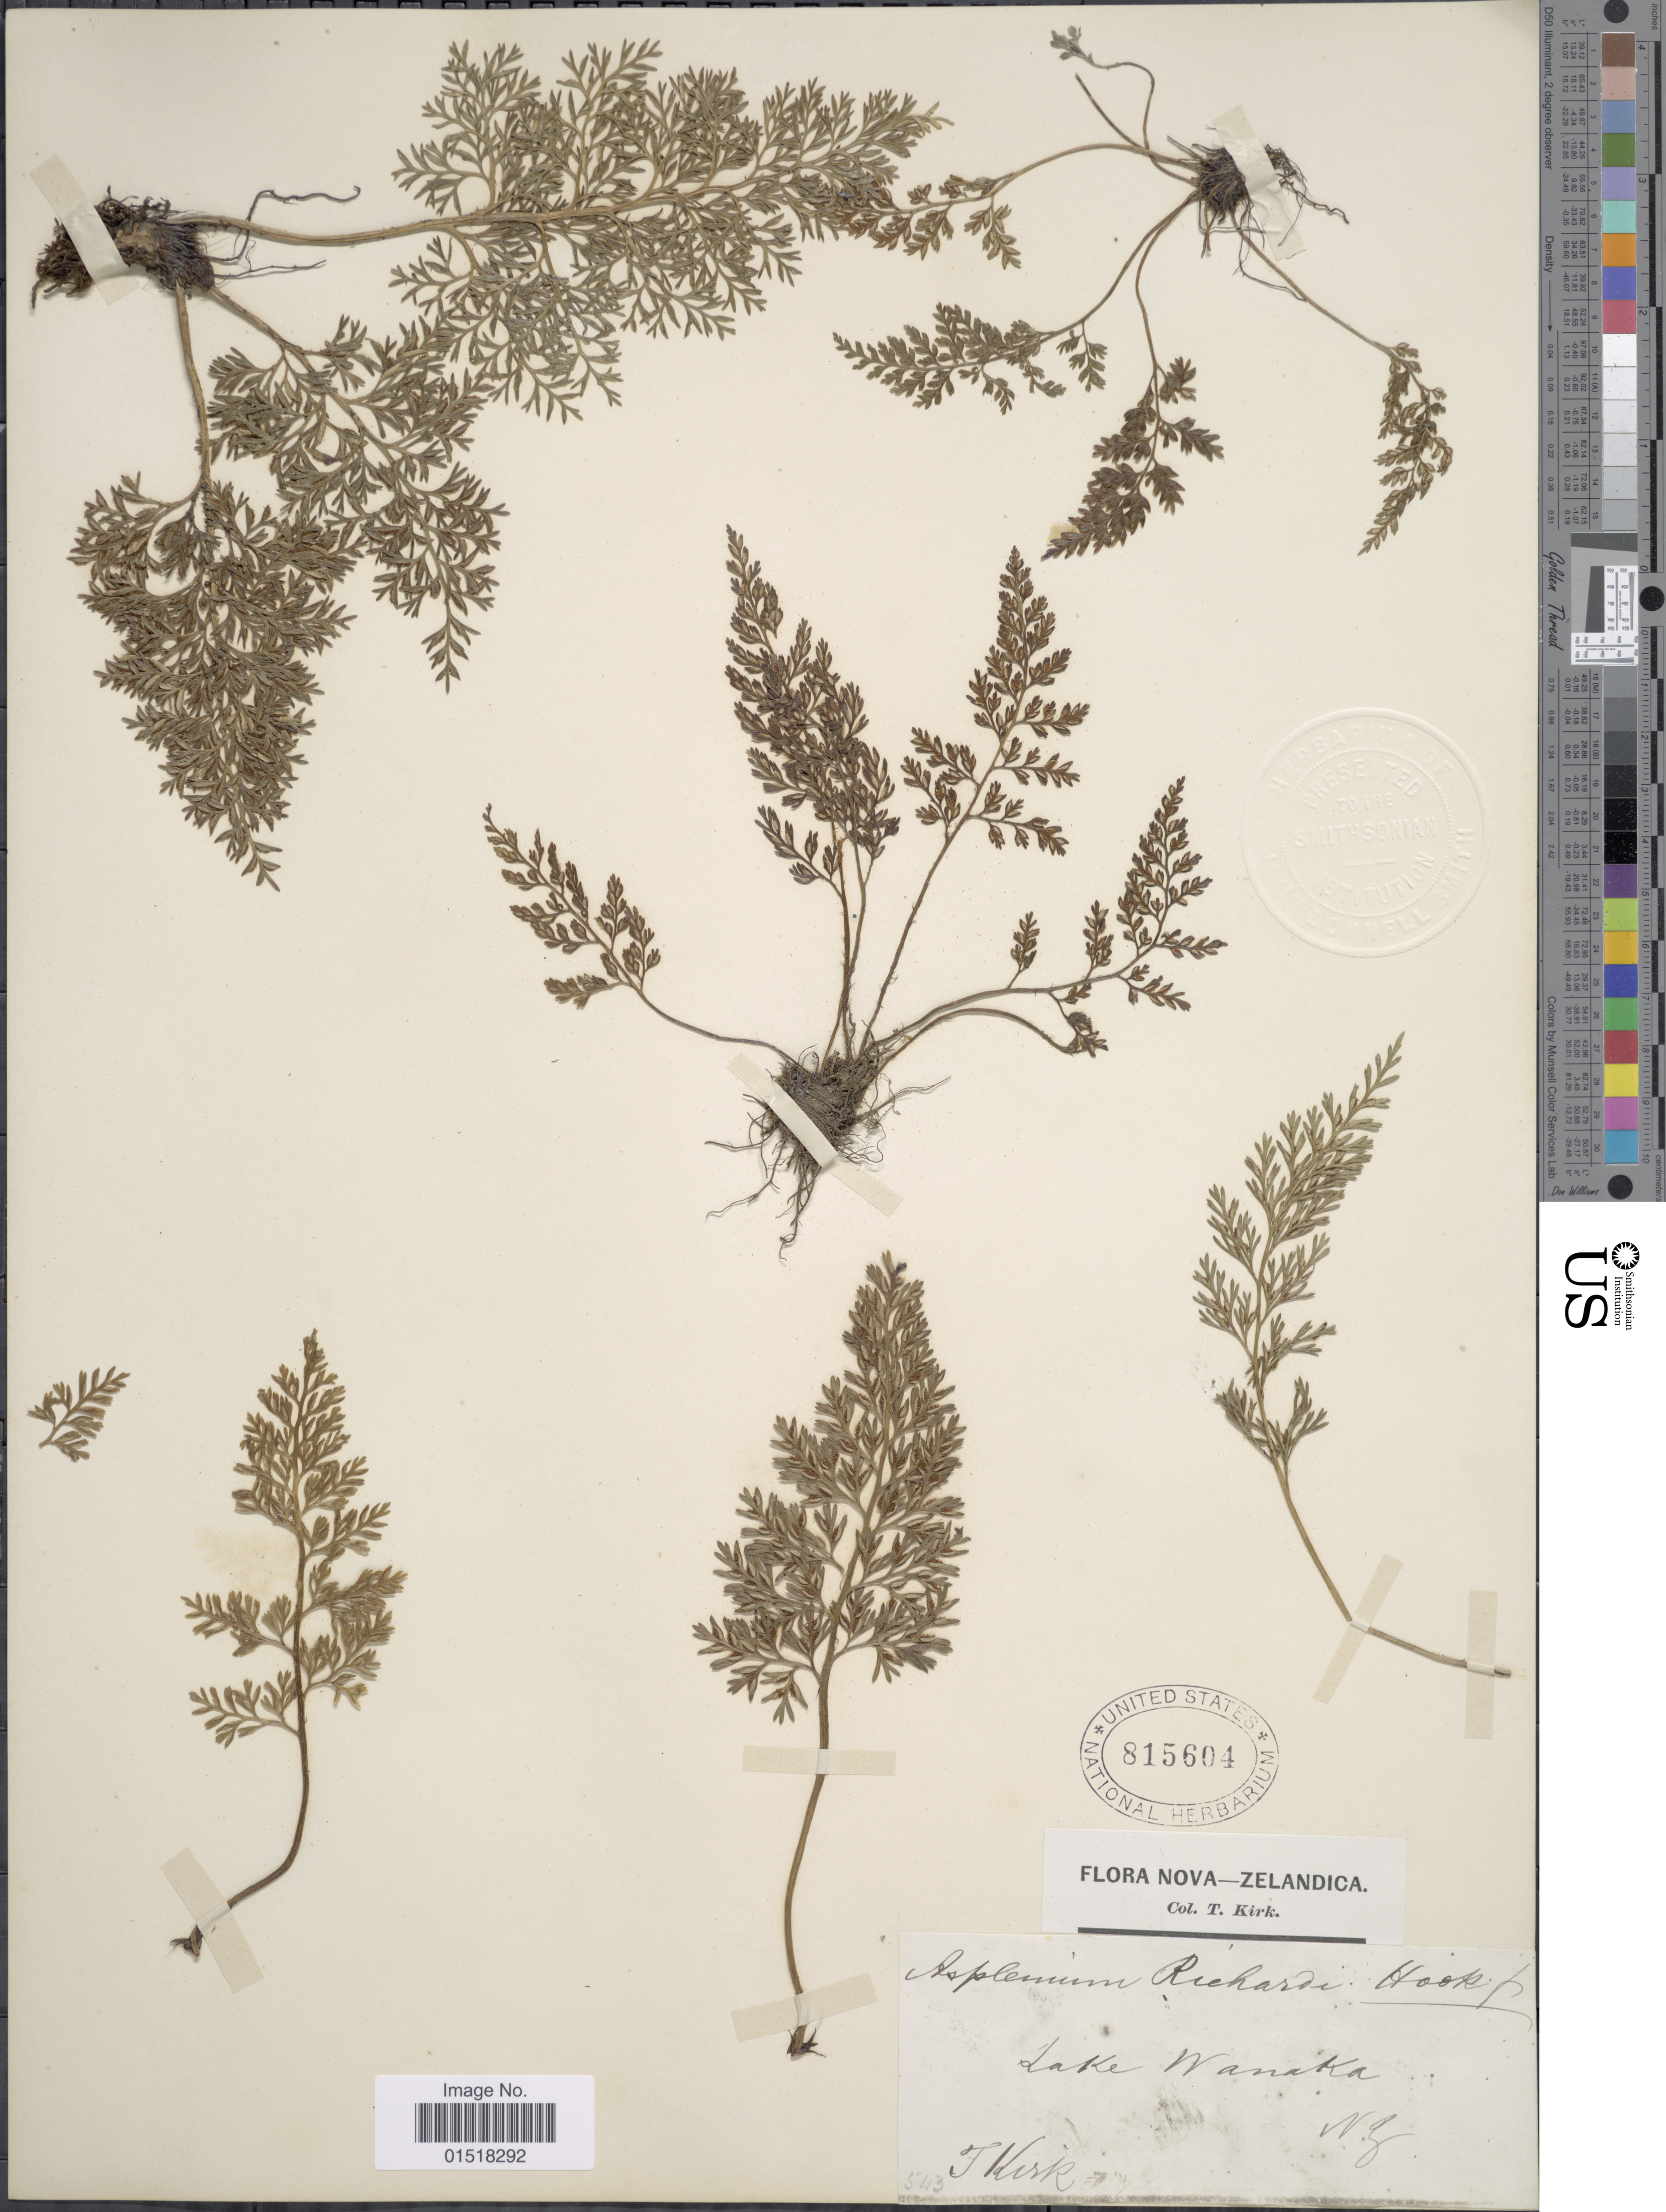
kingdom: Plantae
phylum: Tracheophyta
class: Polypodiopsida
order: Polypodiales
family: Aspleniaceae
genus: Asplenium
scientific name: Asplenium richardii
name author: (Hook. f.) Hook. f.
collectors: T. Kirk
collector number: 543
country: New Zealand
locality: Lake Wanaka.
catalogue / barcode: US 815604